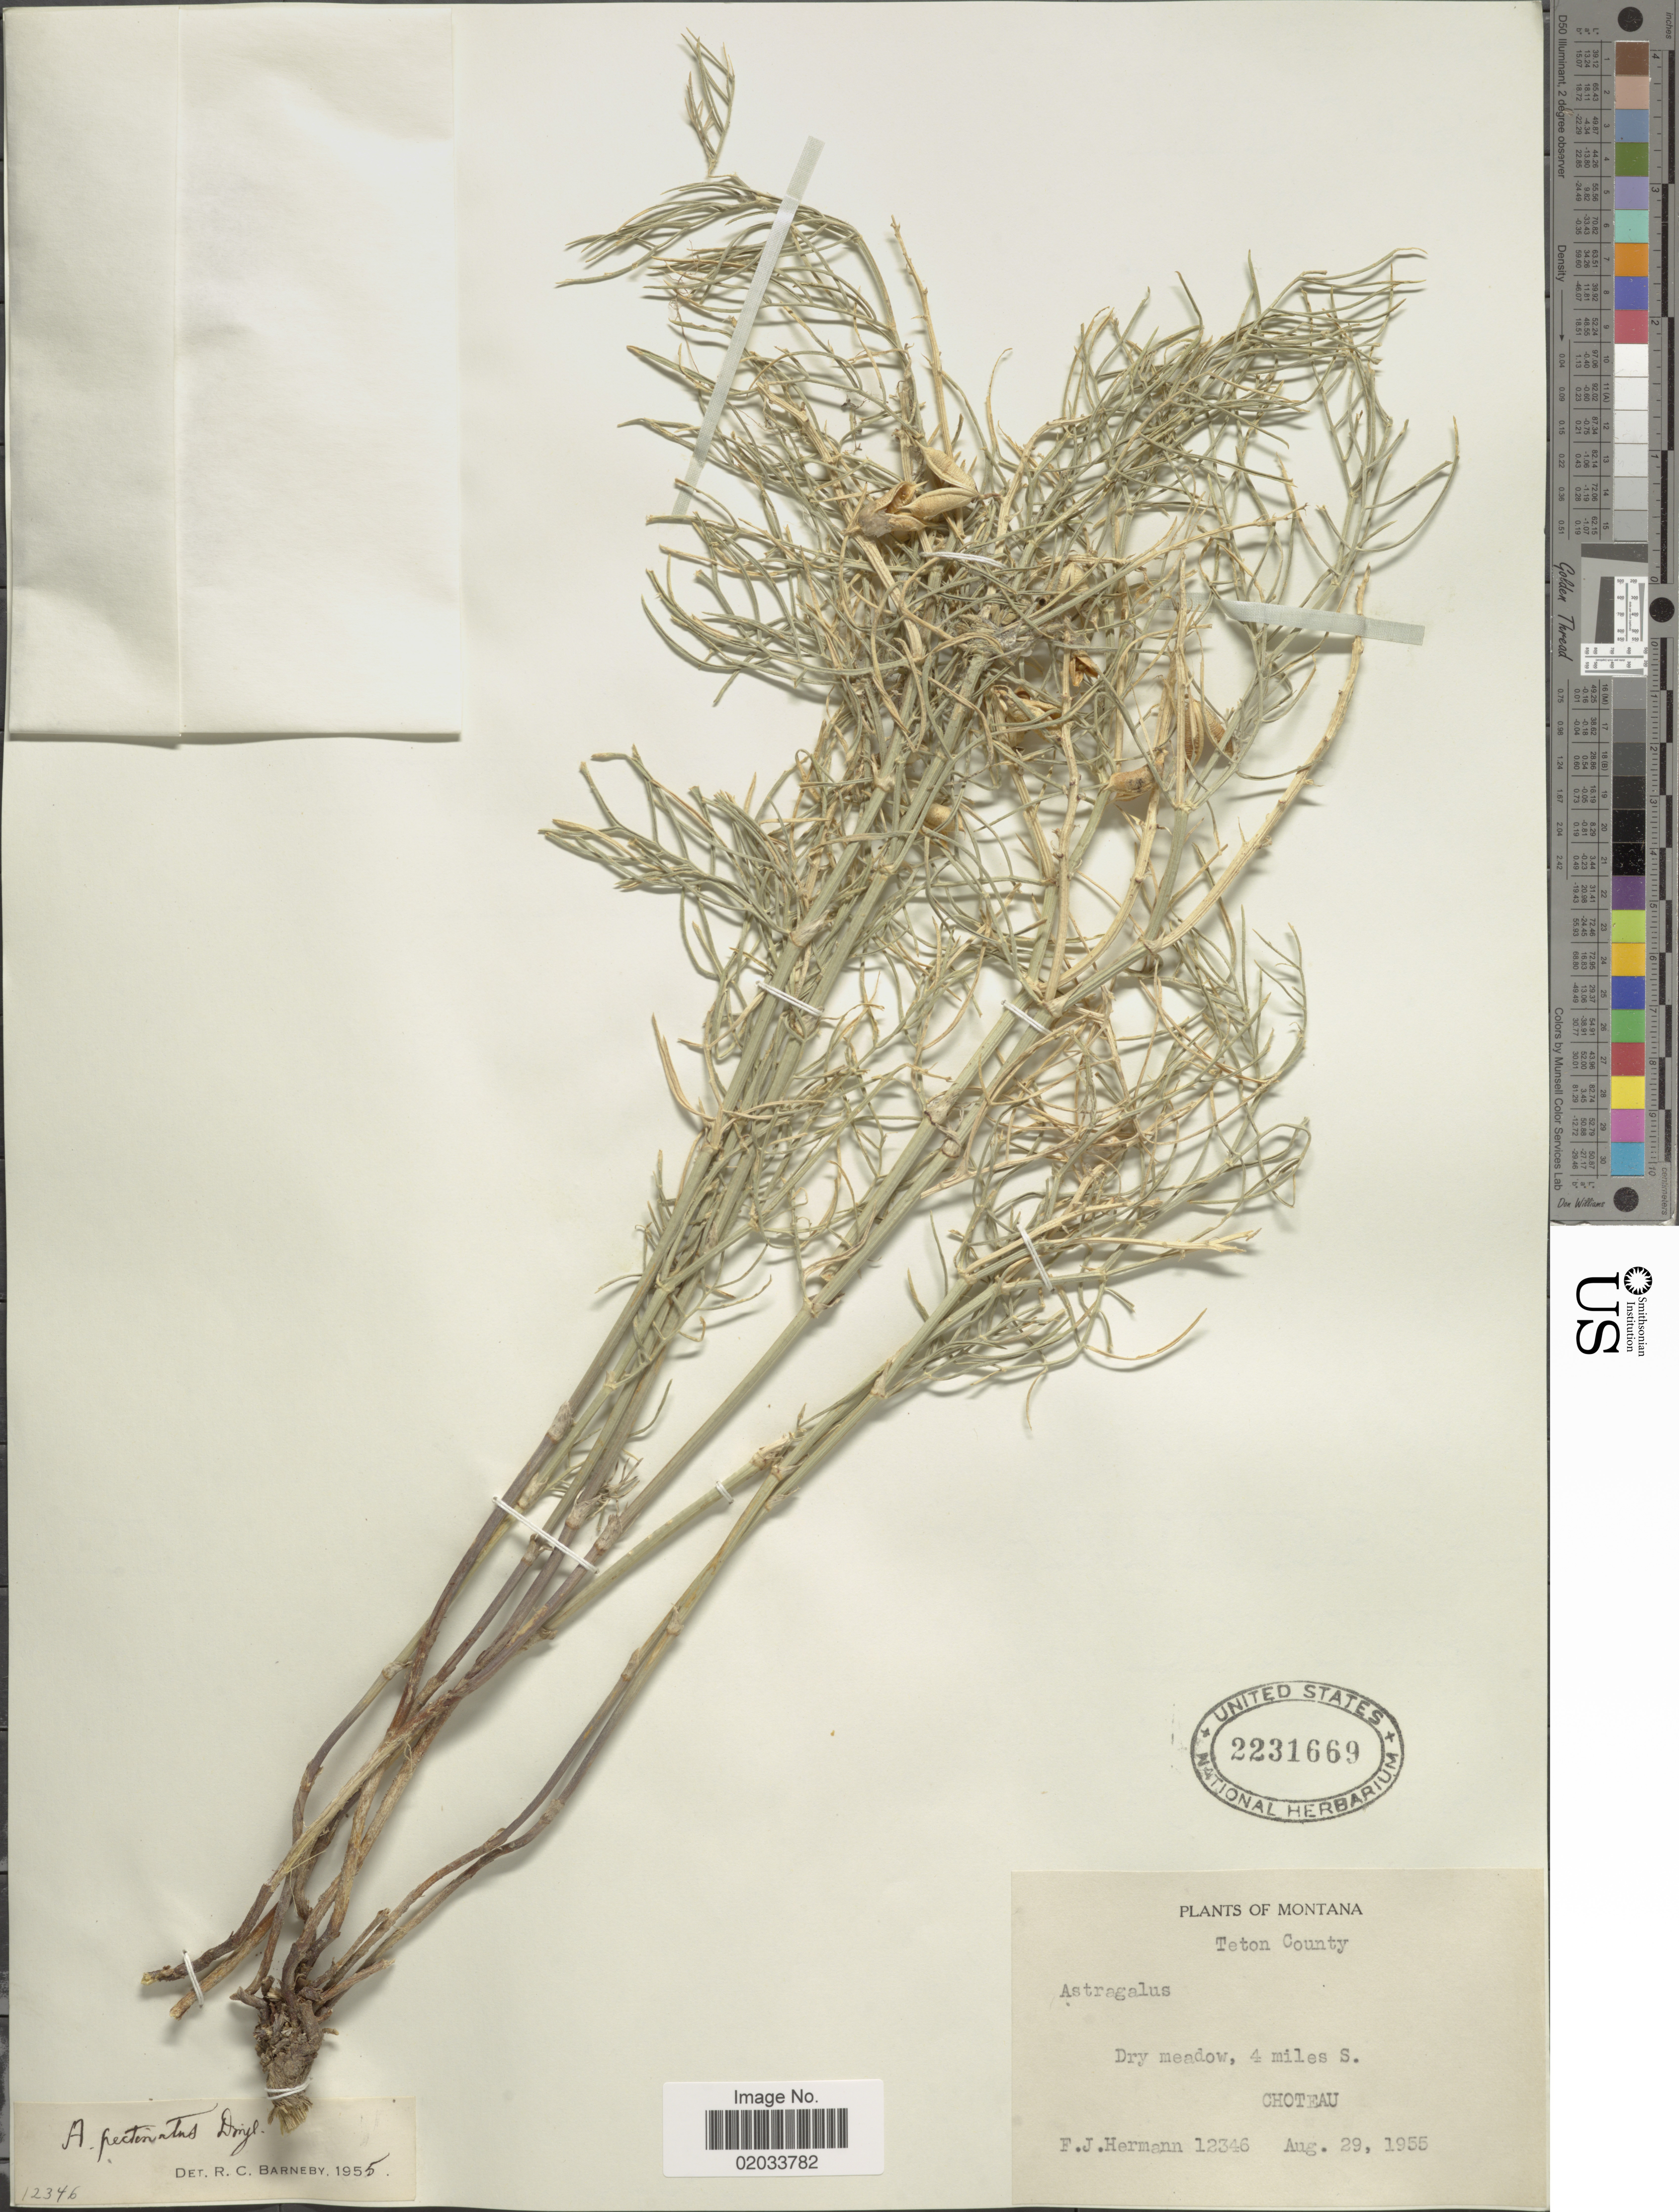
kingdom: Plantae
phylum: Tracheophyta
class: Magnoliopsida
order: Fabales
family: Fabaceae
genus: Astragalus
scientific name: Astragalus pectinatus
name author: (Hook.) G. Don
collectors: F. J. Hermann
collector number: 12346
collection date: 1955-08-29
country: United States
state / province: Montana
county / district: Teton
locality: Dry meadow, 4 miles S of Choteau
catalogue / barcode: US 2231669